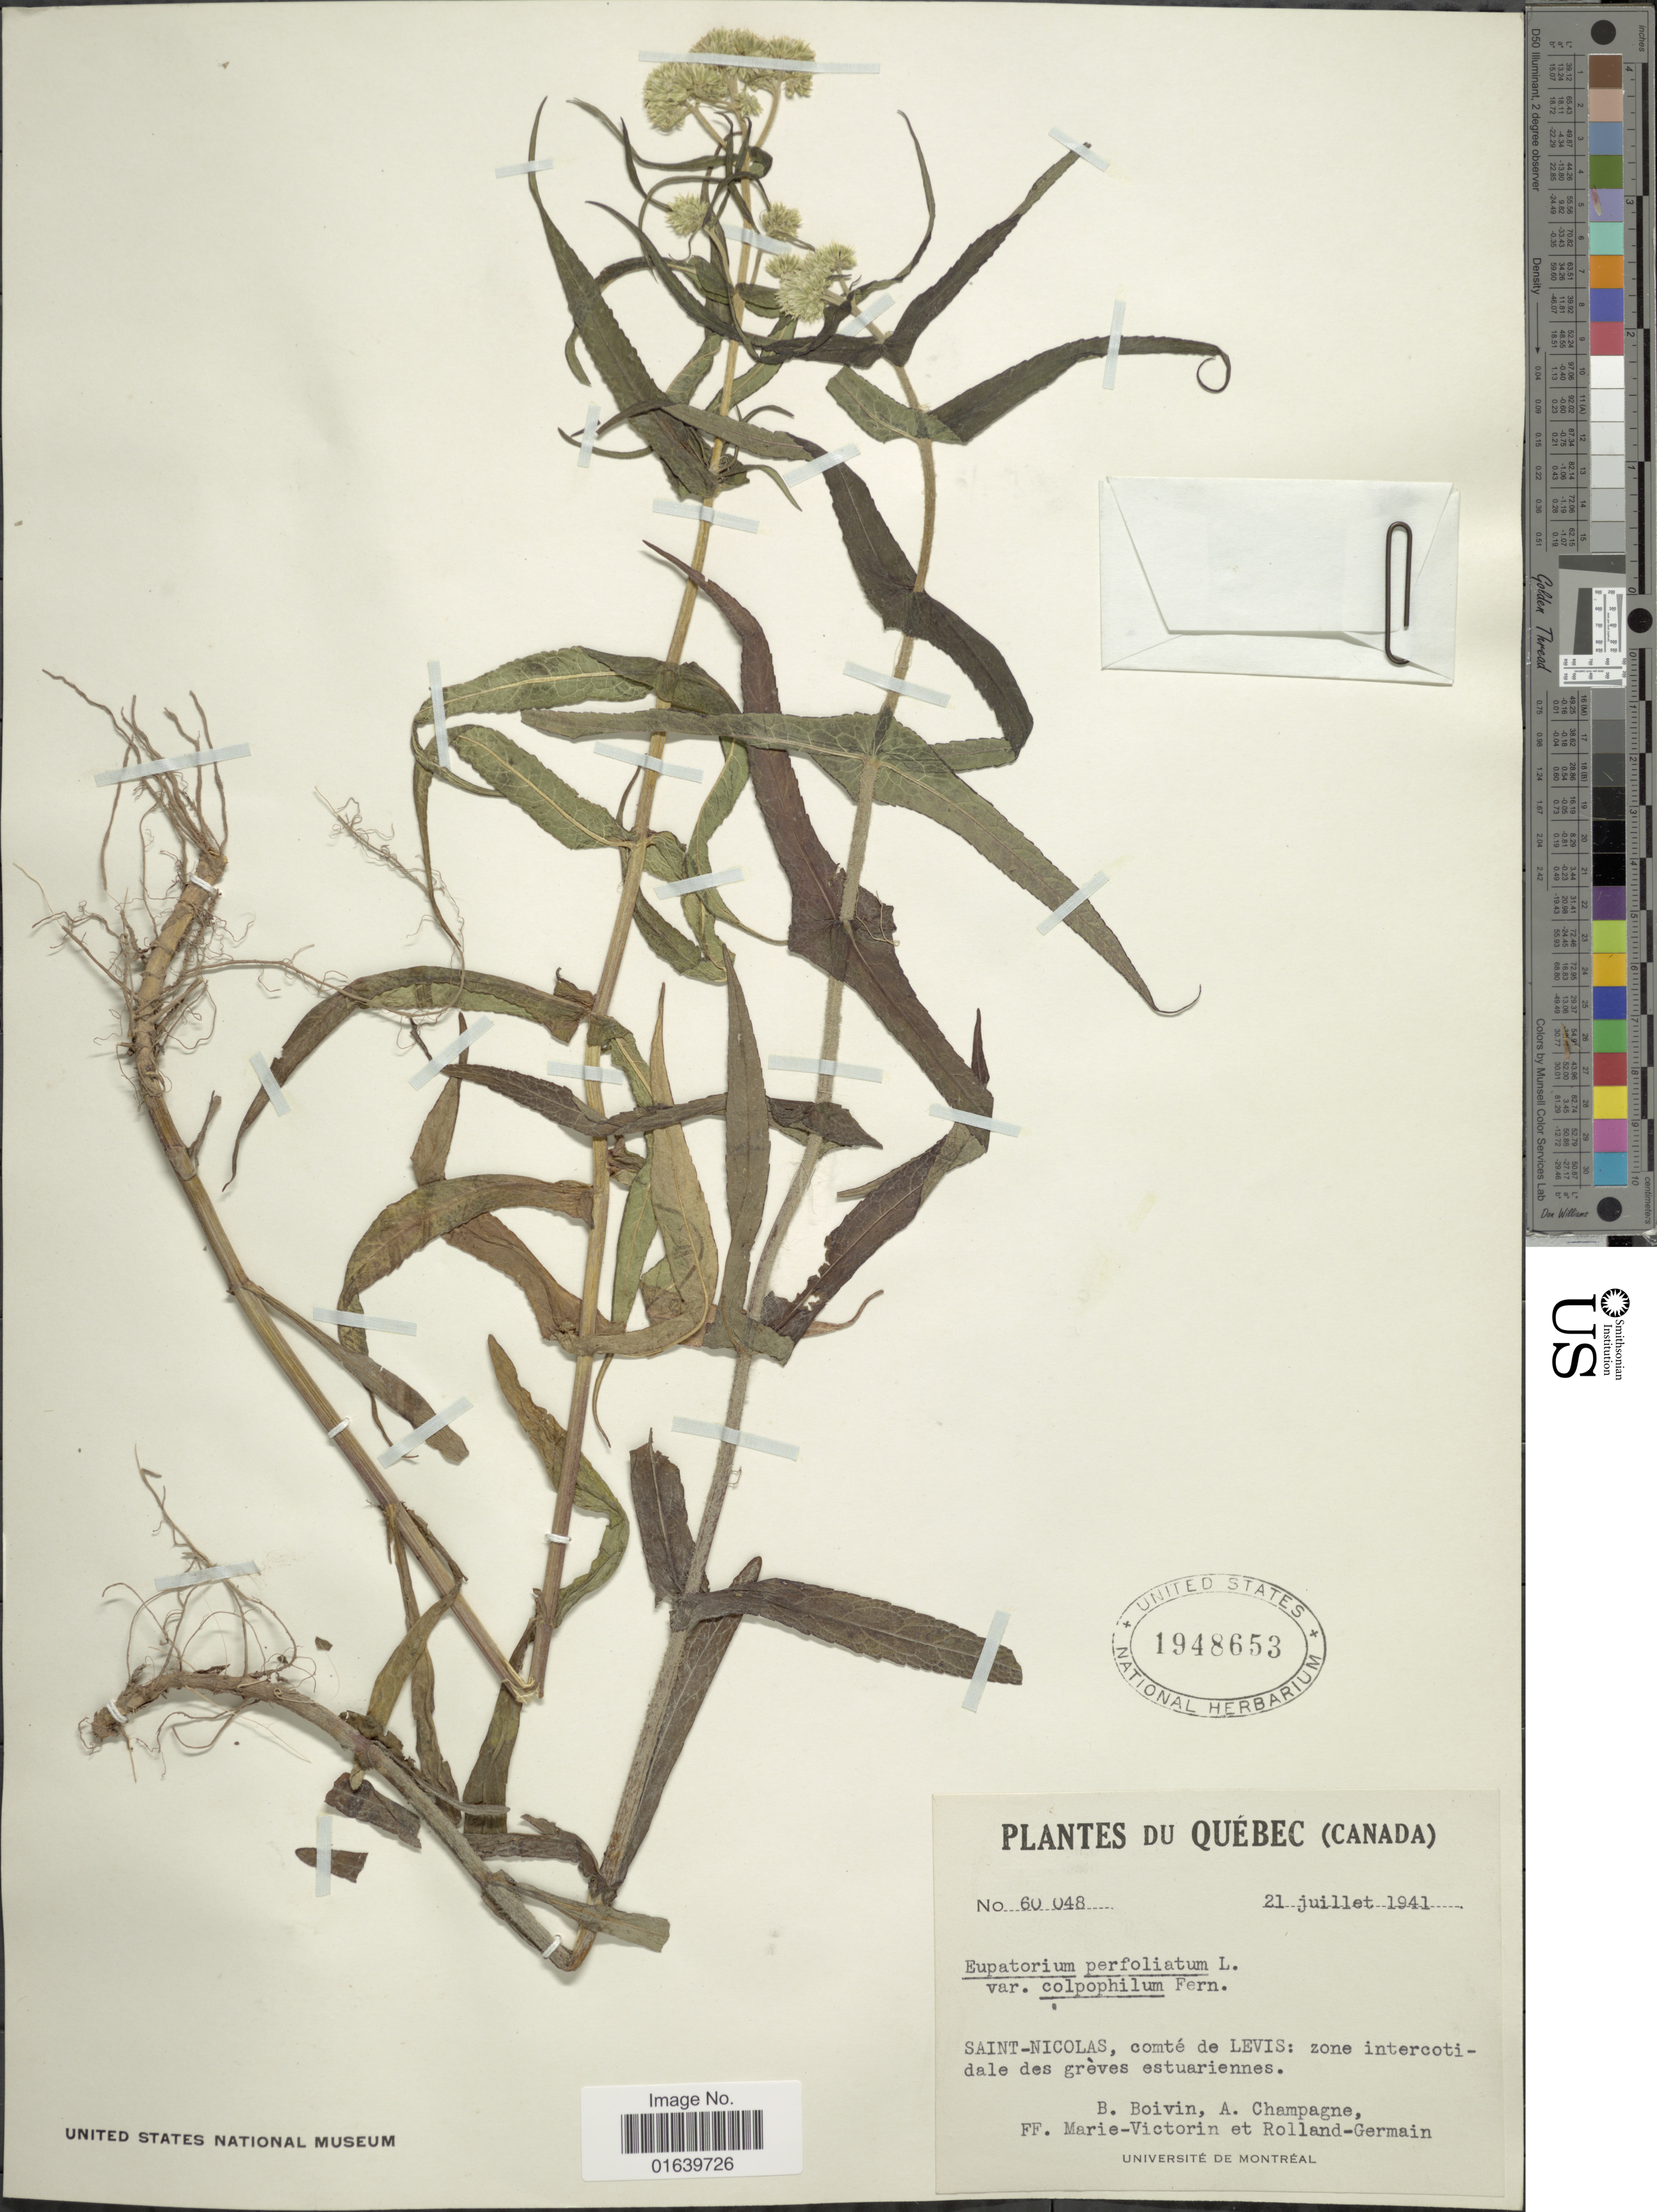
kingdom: Plantae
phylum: Tracheophyta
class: Magnoliopsida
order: Asterales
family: Asteraceae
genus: Eupatorium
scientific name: Eupatorium perfoliatum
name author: L.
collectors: J. R. B. Boivin, A. Champagne, -. Marie-Victorin & Rolland-Germain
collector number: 60048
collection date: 1941-07-21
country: Canada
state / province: Quebec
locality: Quebec, Saint-Nicolas, comté de Levis: zone intercotidale des gréves estuarienses.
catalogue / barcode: US 1948653